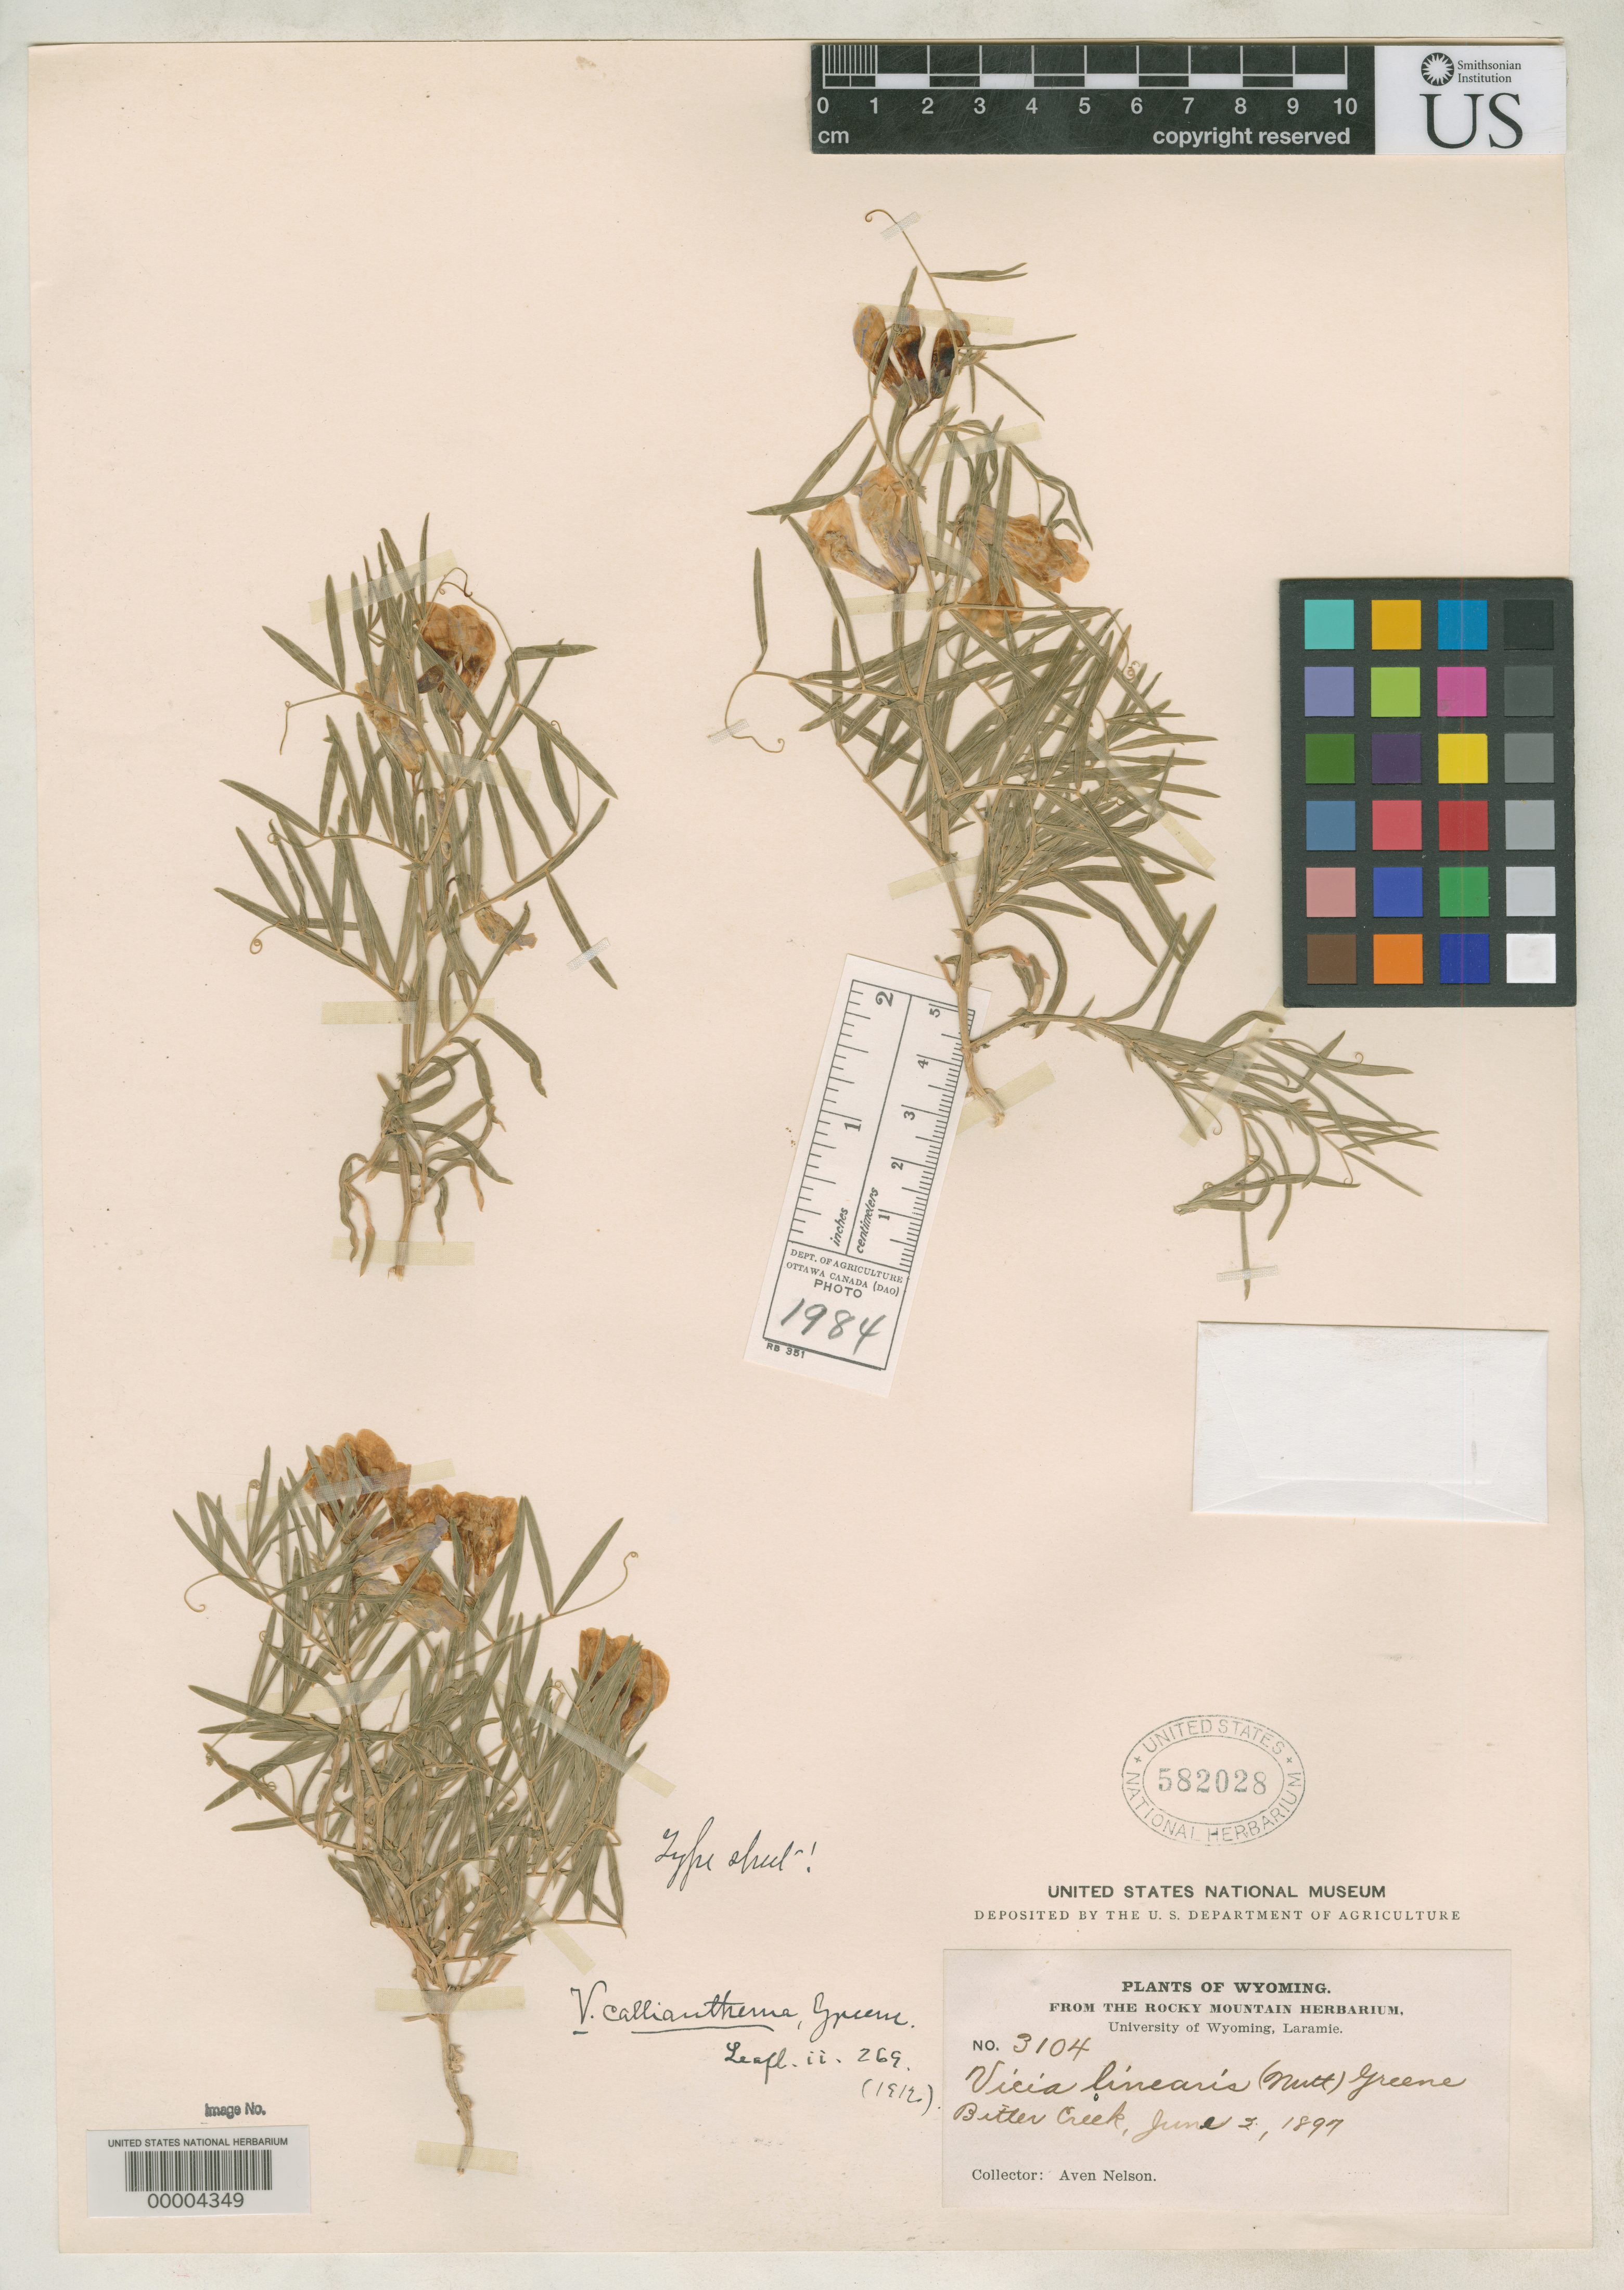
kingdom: Plantae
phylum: Tracheophyta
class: Magnoliopsida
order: Fabales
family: Fabaceae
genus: Vicia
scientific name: Vicia callianthema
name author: Greene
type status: Holotype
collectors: A. Nelson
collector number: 3104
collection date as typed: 02 Jun 1897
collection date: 1897-06-02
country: United States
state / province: Wyoming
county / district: Sweetwater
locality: Bitter Creek.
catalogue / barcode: US 582028